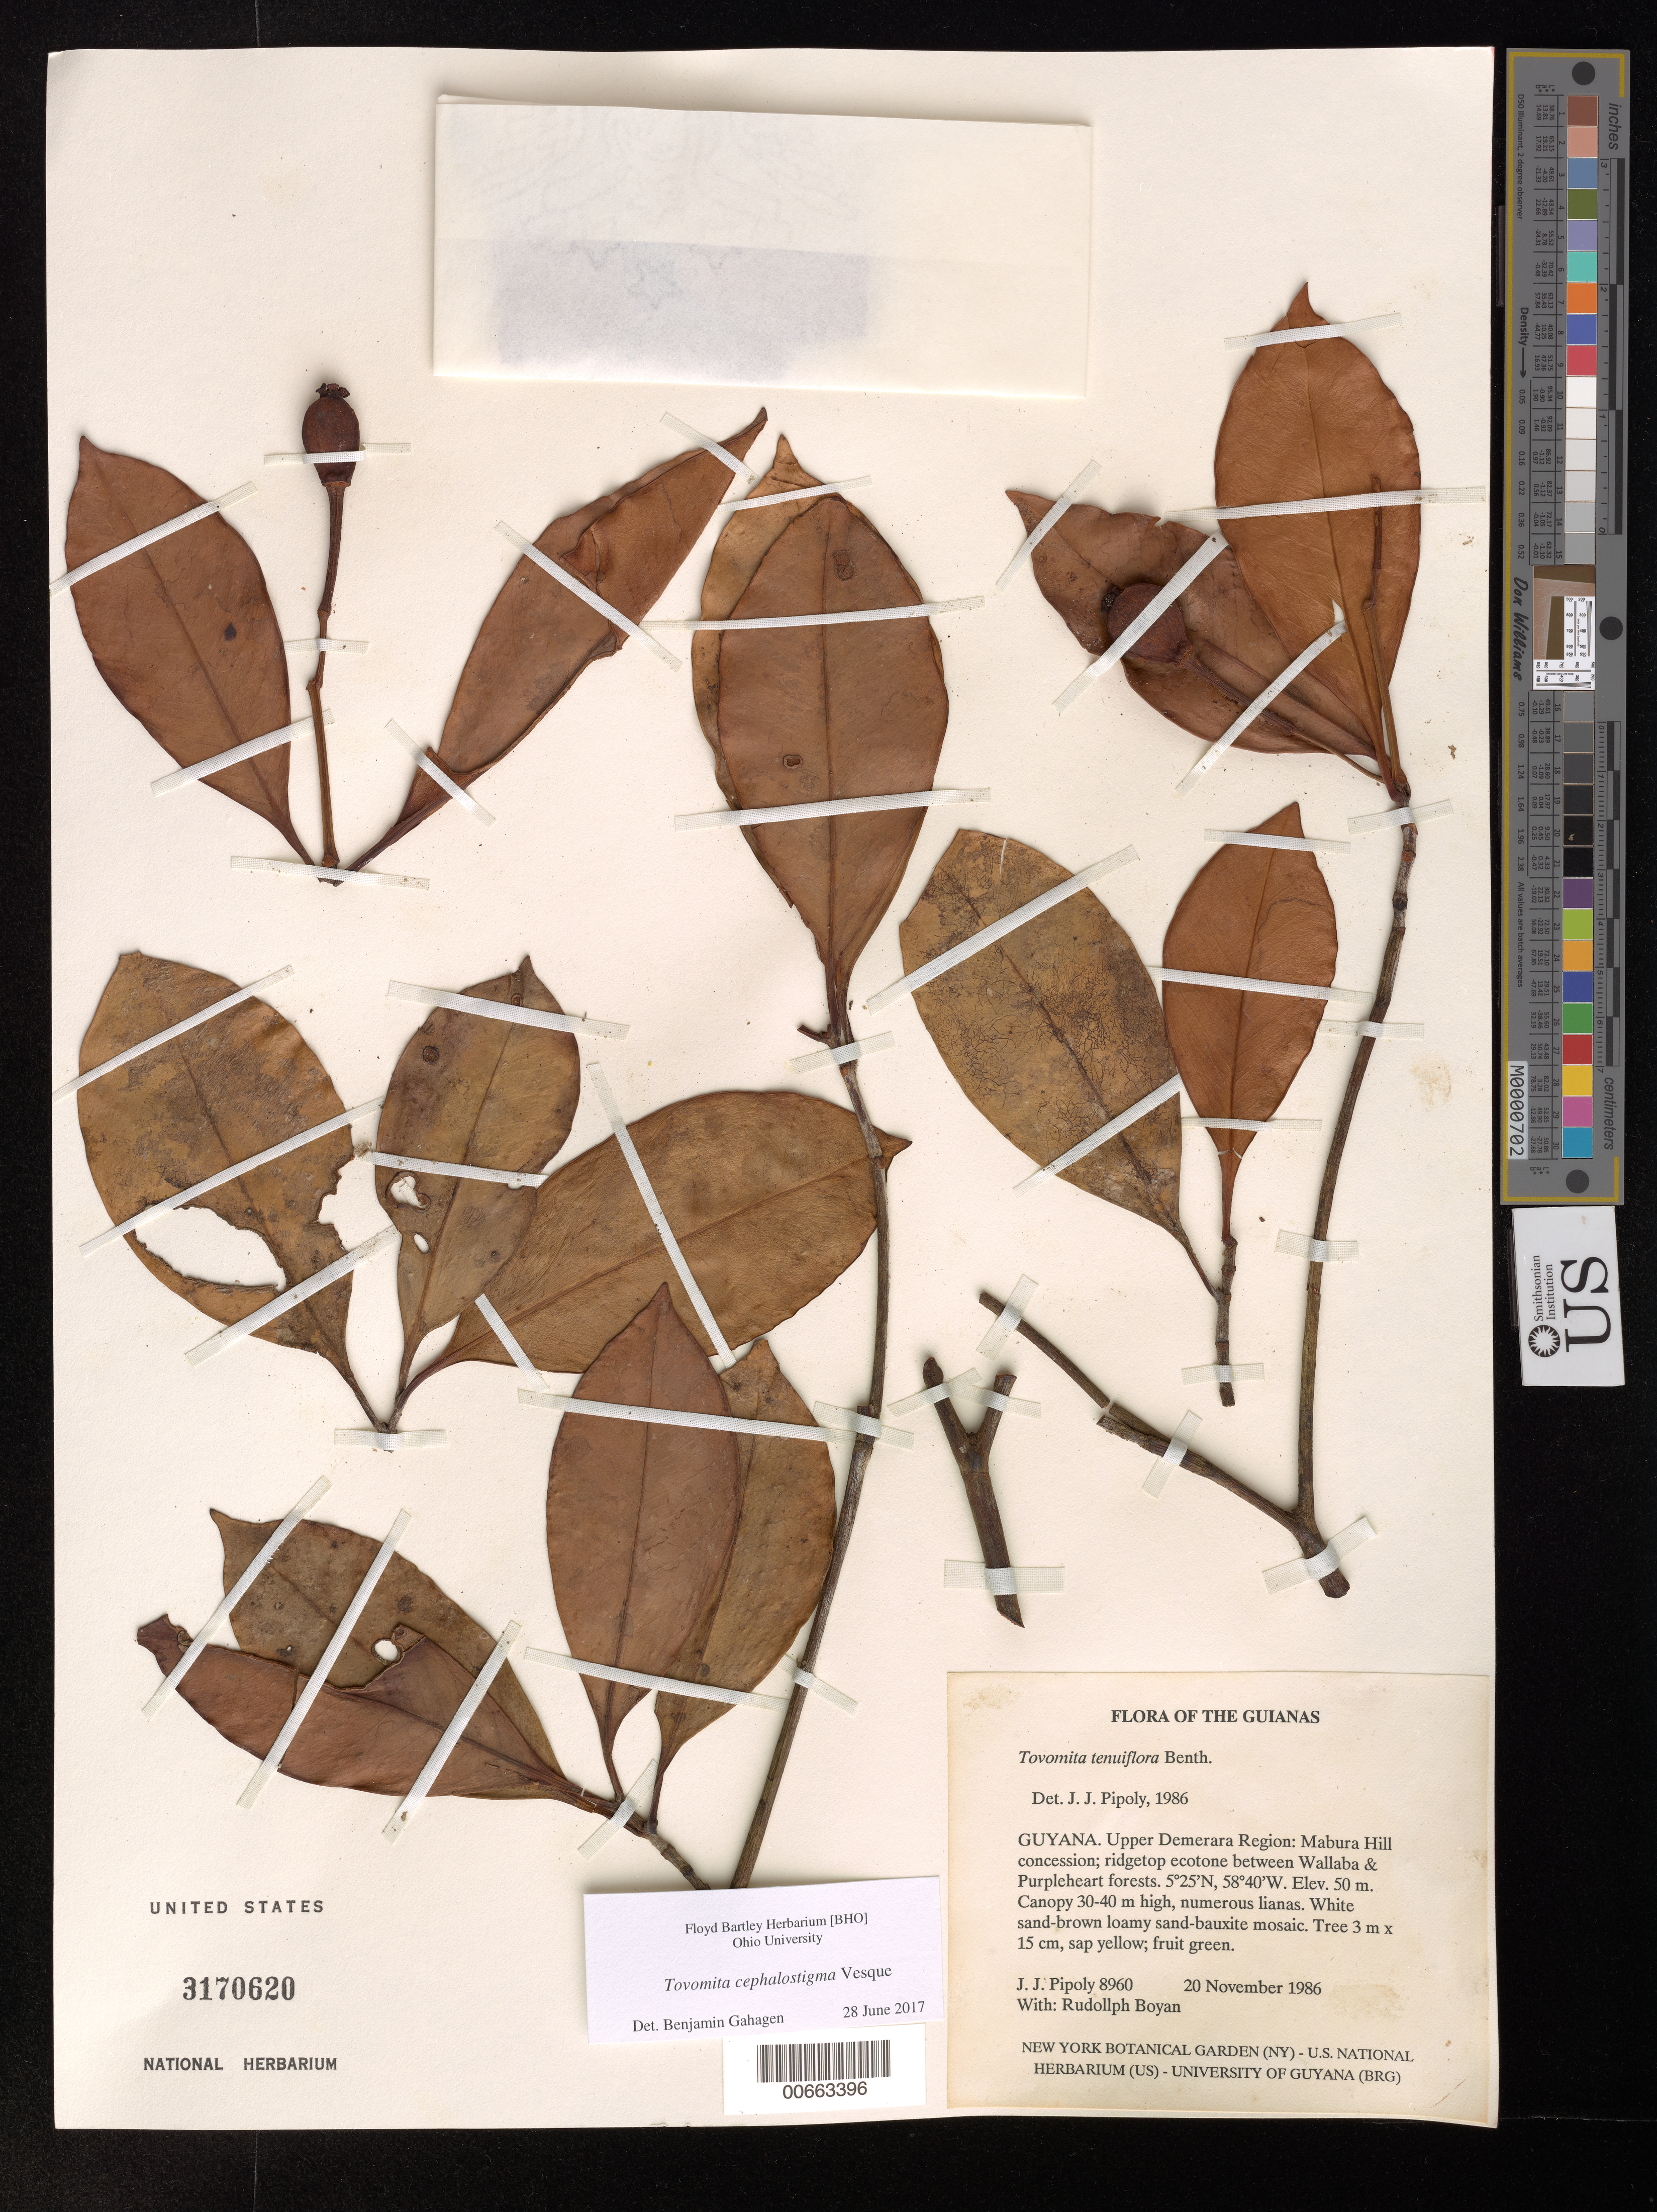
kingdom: Plantae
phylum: Tracheophyta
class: Magnoliopsida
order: Malpighiales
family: Clusiaceae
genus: Tovomita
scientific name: Tovomita cephalostigma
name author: Vesque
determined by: Gahagen, Benjamin, (BHO), Ohio University (UNITED STATES)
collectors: J. J. Pipoly & R. Boyan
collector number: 8960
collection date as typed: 20 November 1986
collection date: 1986-11-20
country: Guyana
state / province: U. Demerara-Berbice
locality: Mabura Hill Timber Concession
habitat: Ridgetop ecotone between Kakaralli- Wallaba & Purpleheart- Morabukea forest. White sand, brown loamy sand-bauxite mosaic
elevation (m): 50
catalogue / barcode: US 3170620